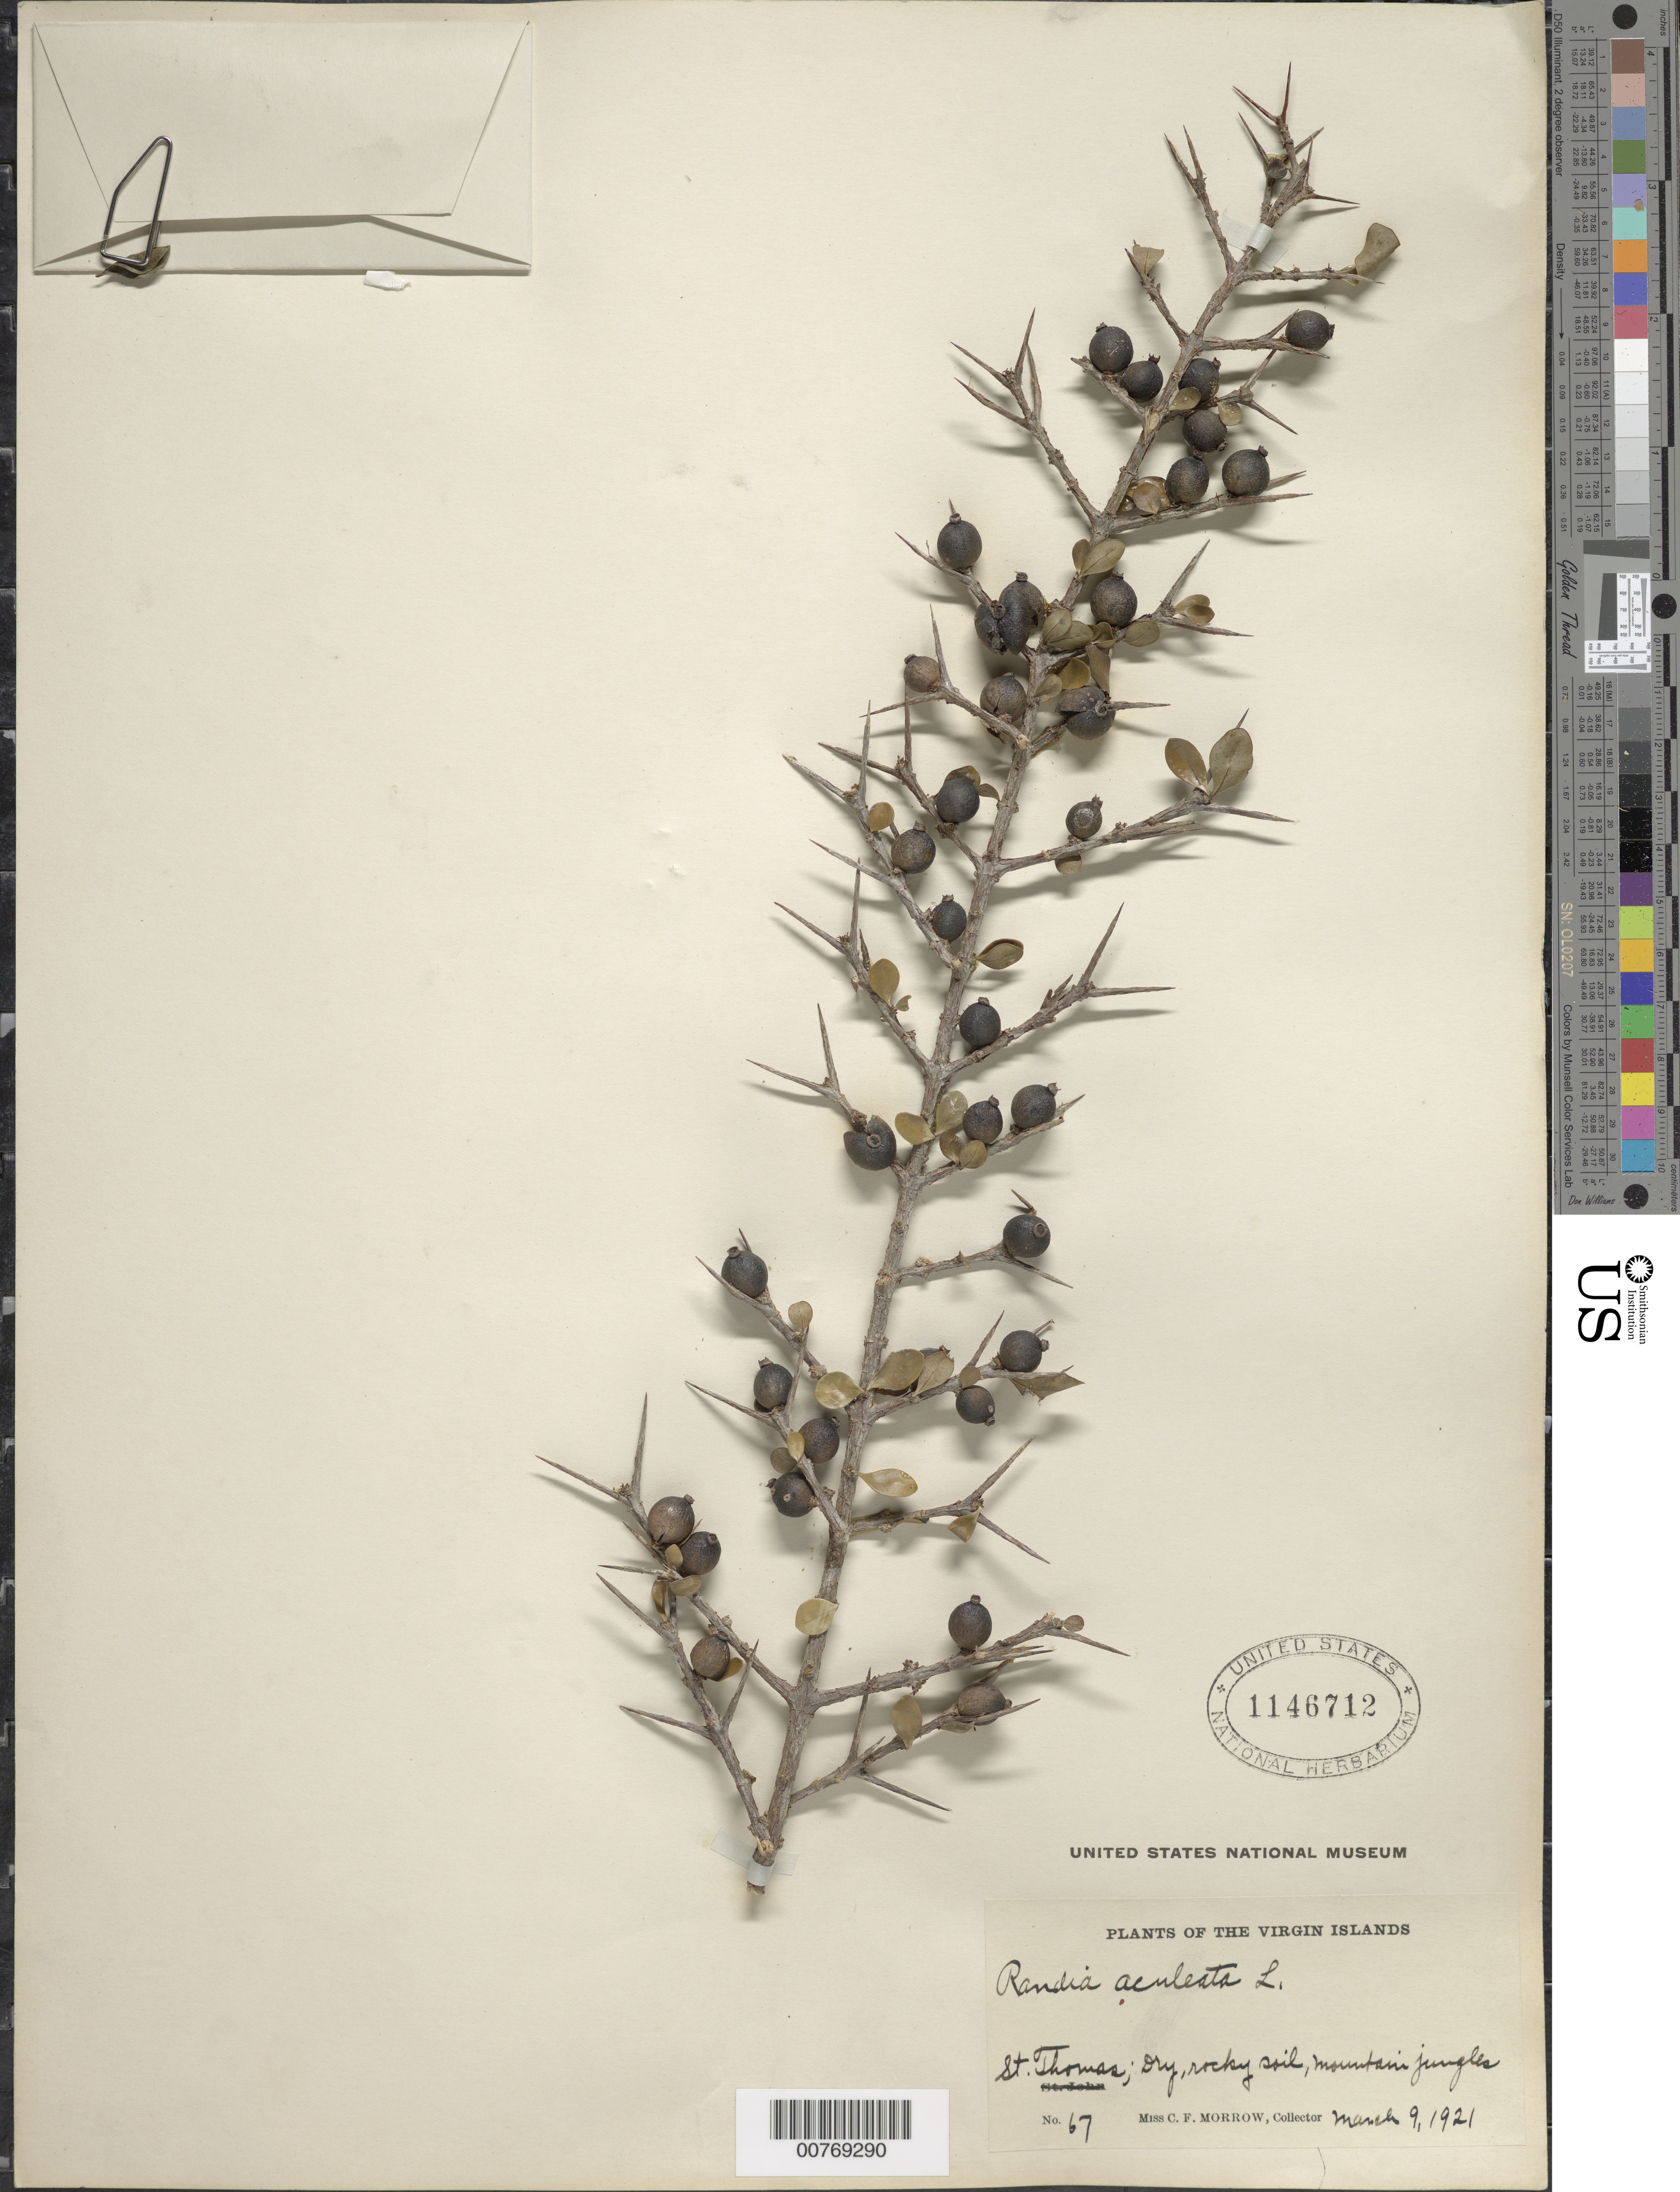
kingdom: Plantae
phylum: Tracheophyta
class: Magnoliopsida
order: Gentianales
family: Rubiaceae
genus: Randia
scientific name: Randia aculeata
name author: L.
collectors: C. Morrow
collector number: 67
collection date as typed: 09 Mar 1921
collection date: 1921-03-09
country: U.S. Virgin Islands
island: St. Thomas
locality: Mountain jungles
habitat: Dry, rocky soil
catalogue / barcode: US 1146712